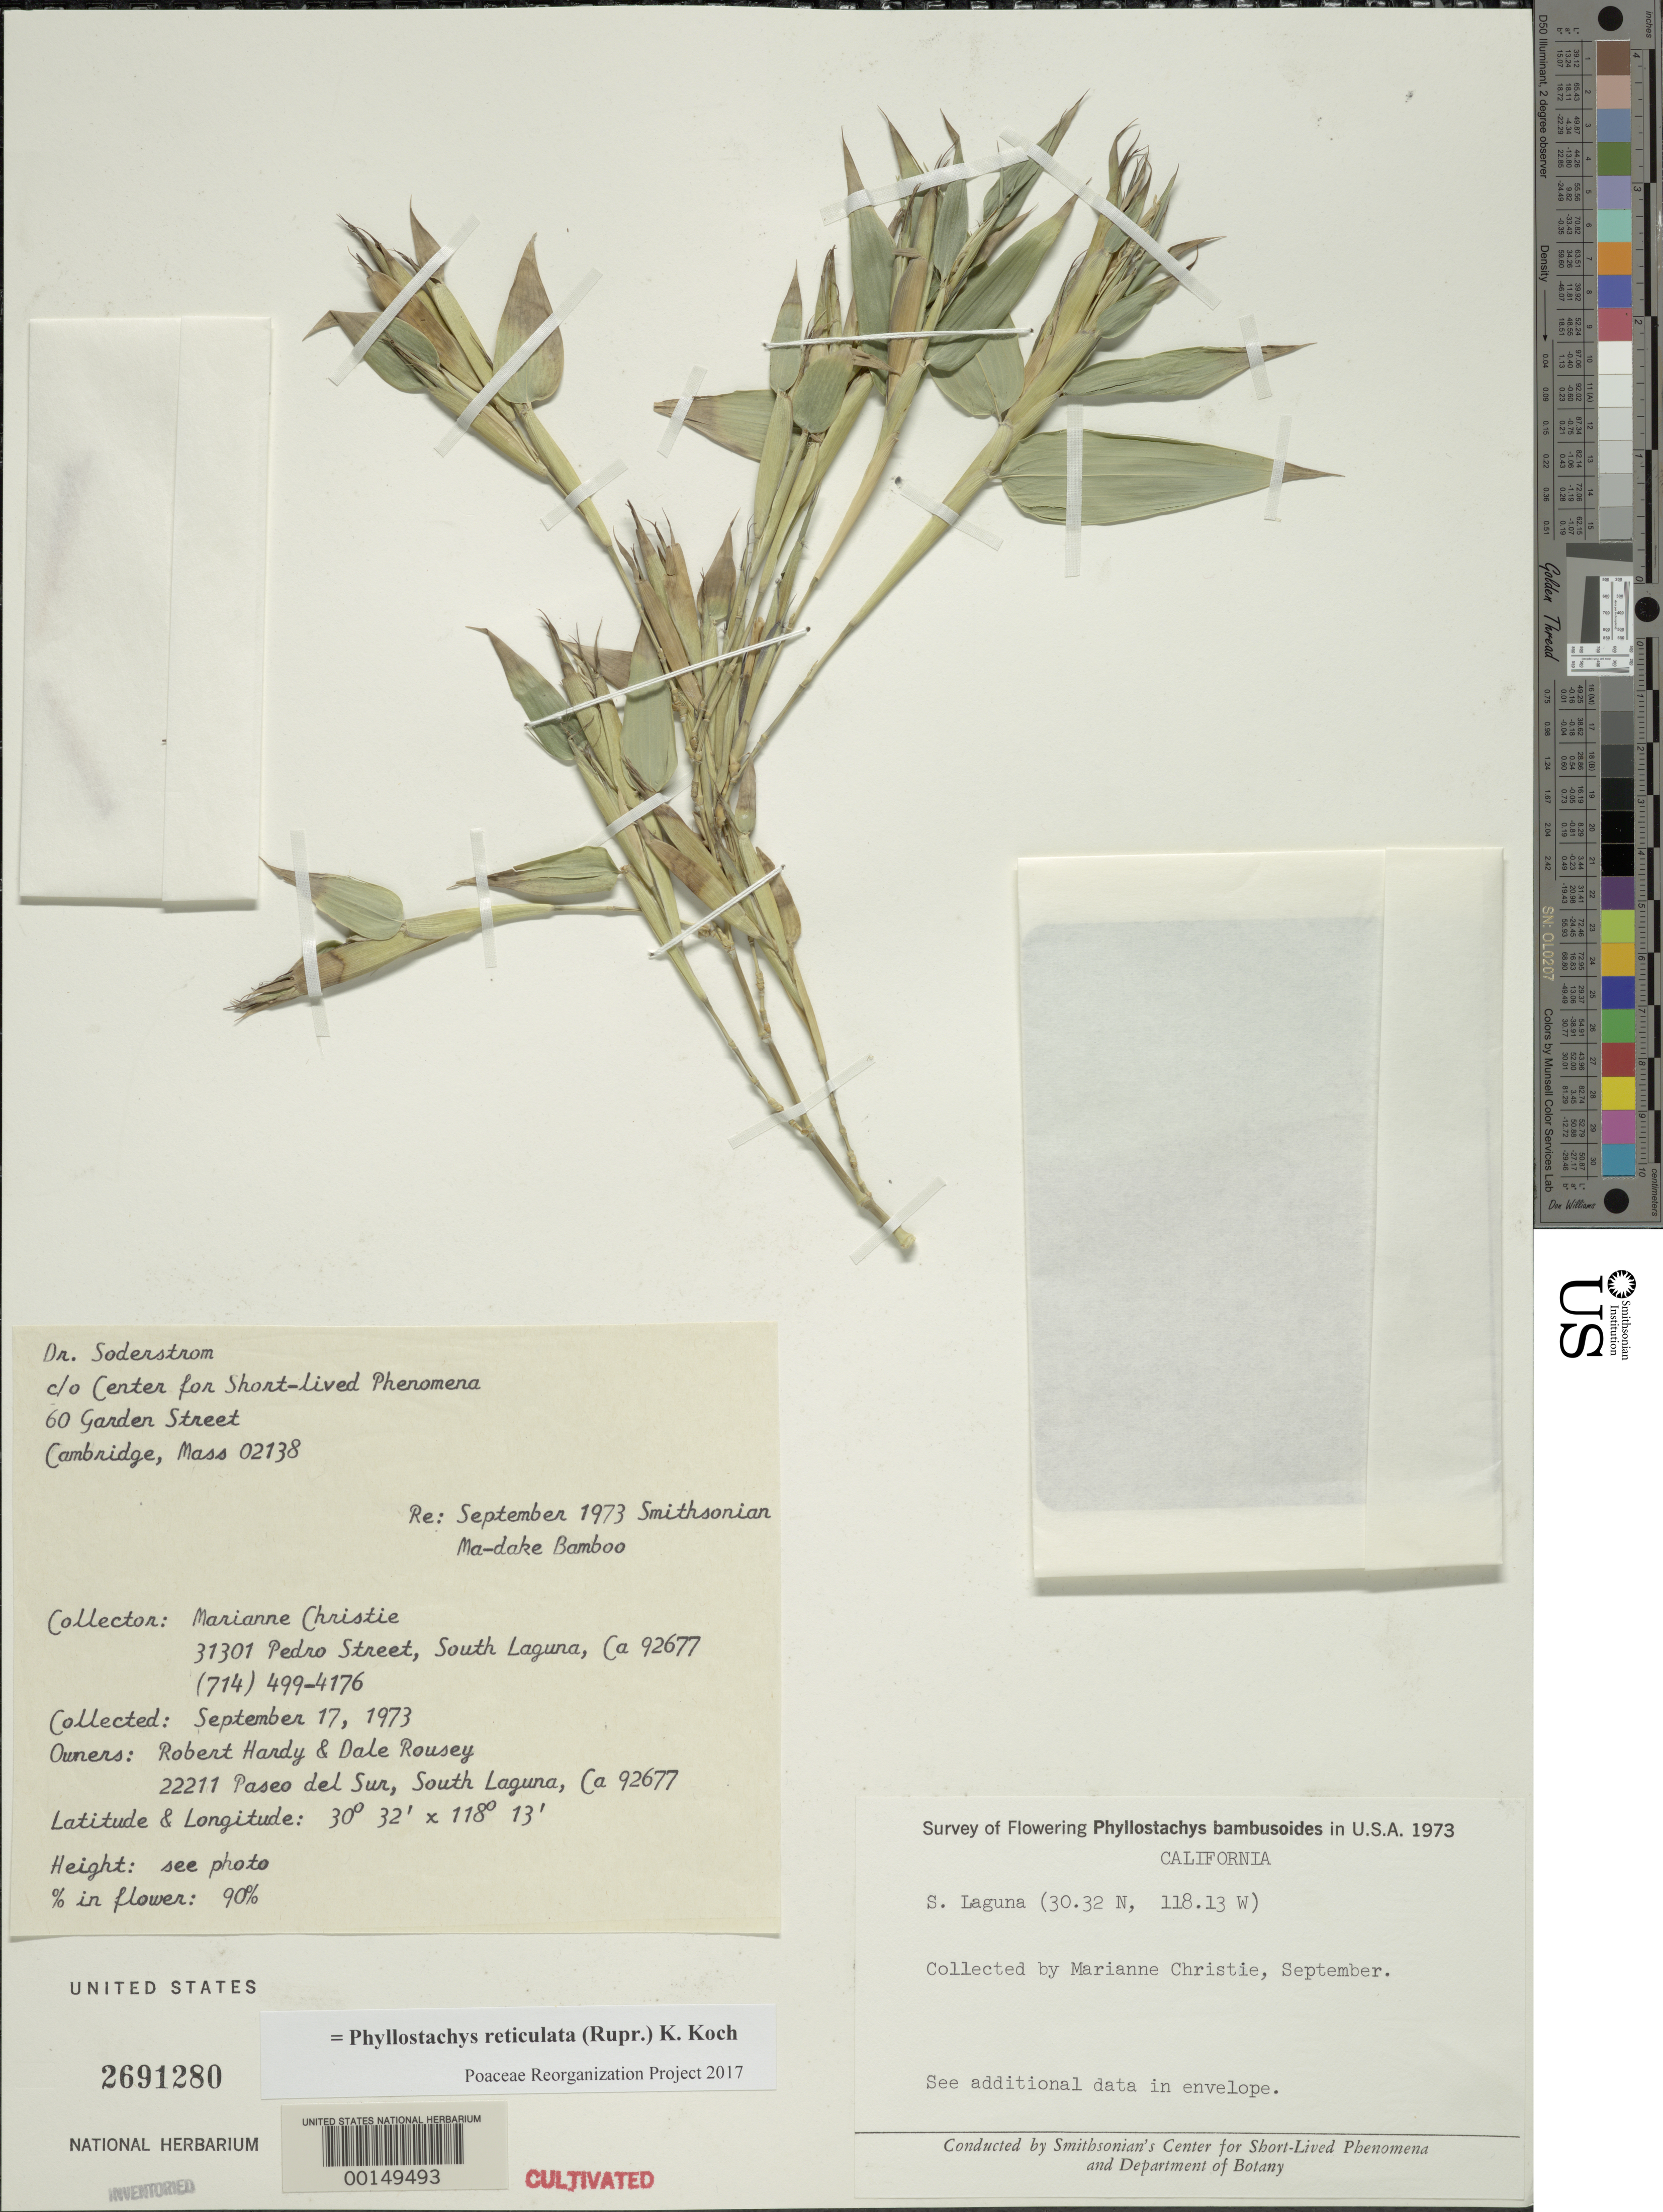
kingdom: Plantae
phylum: Tracheophyta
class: Liliopsida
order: Poales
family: Poaceae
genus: Phyllostachys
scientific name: Phyllostachys reticulata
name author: (Rupr.) K. Koch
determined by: Poaceae Reorganization Project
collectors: M. Christie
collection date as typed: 17 Sep 1973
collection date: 1973-09-17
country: United States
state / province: California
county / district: Orange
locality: South laguna, lat. 30 32'n: long. 118 13'w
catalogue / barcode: US 2691280